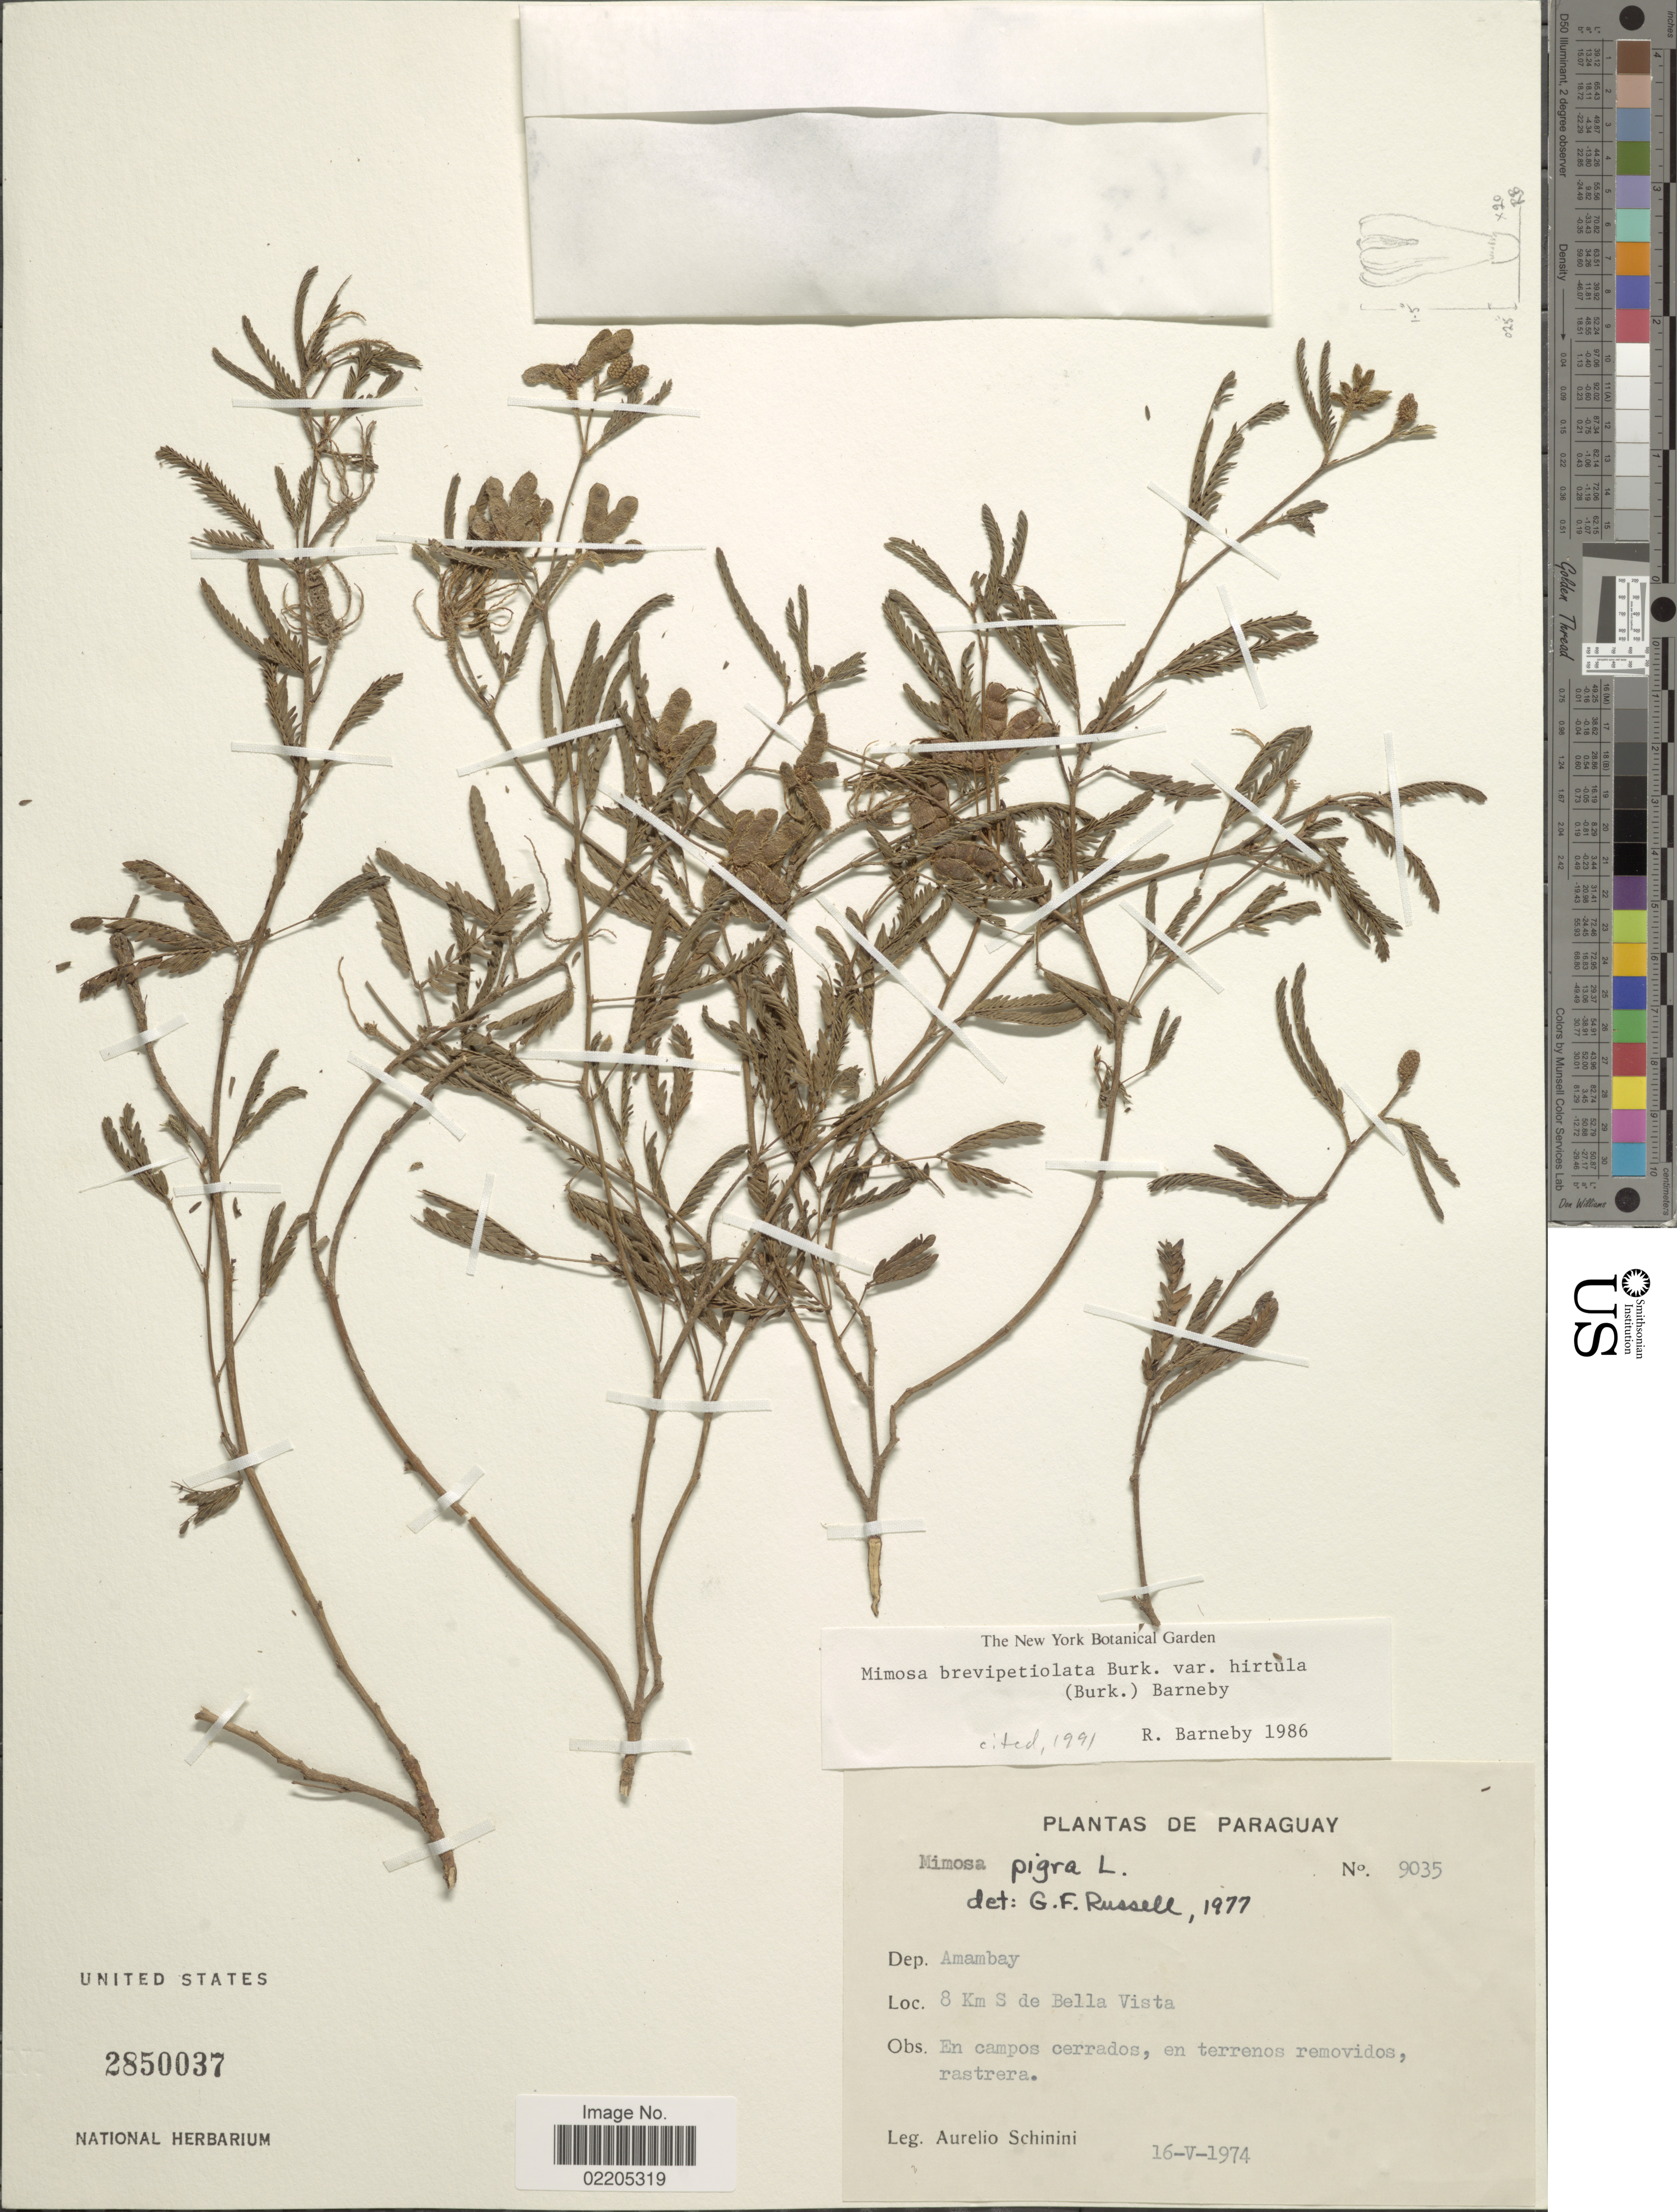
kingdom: Plantae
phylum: Tracheophyta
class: Magnoliopsida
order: Fabales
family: Fabaceae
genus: Mimosa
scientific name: Mimosa brevipetiolata var. hirtula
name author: (Burkart) Barneby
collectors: A. Schinini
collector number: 9035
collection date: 1974-05-16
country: Paraguay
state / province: Amambay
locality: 8 km S de Bella Vista, en campos cerrados.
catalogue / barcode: US 2850037